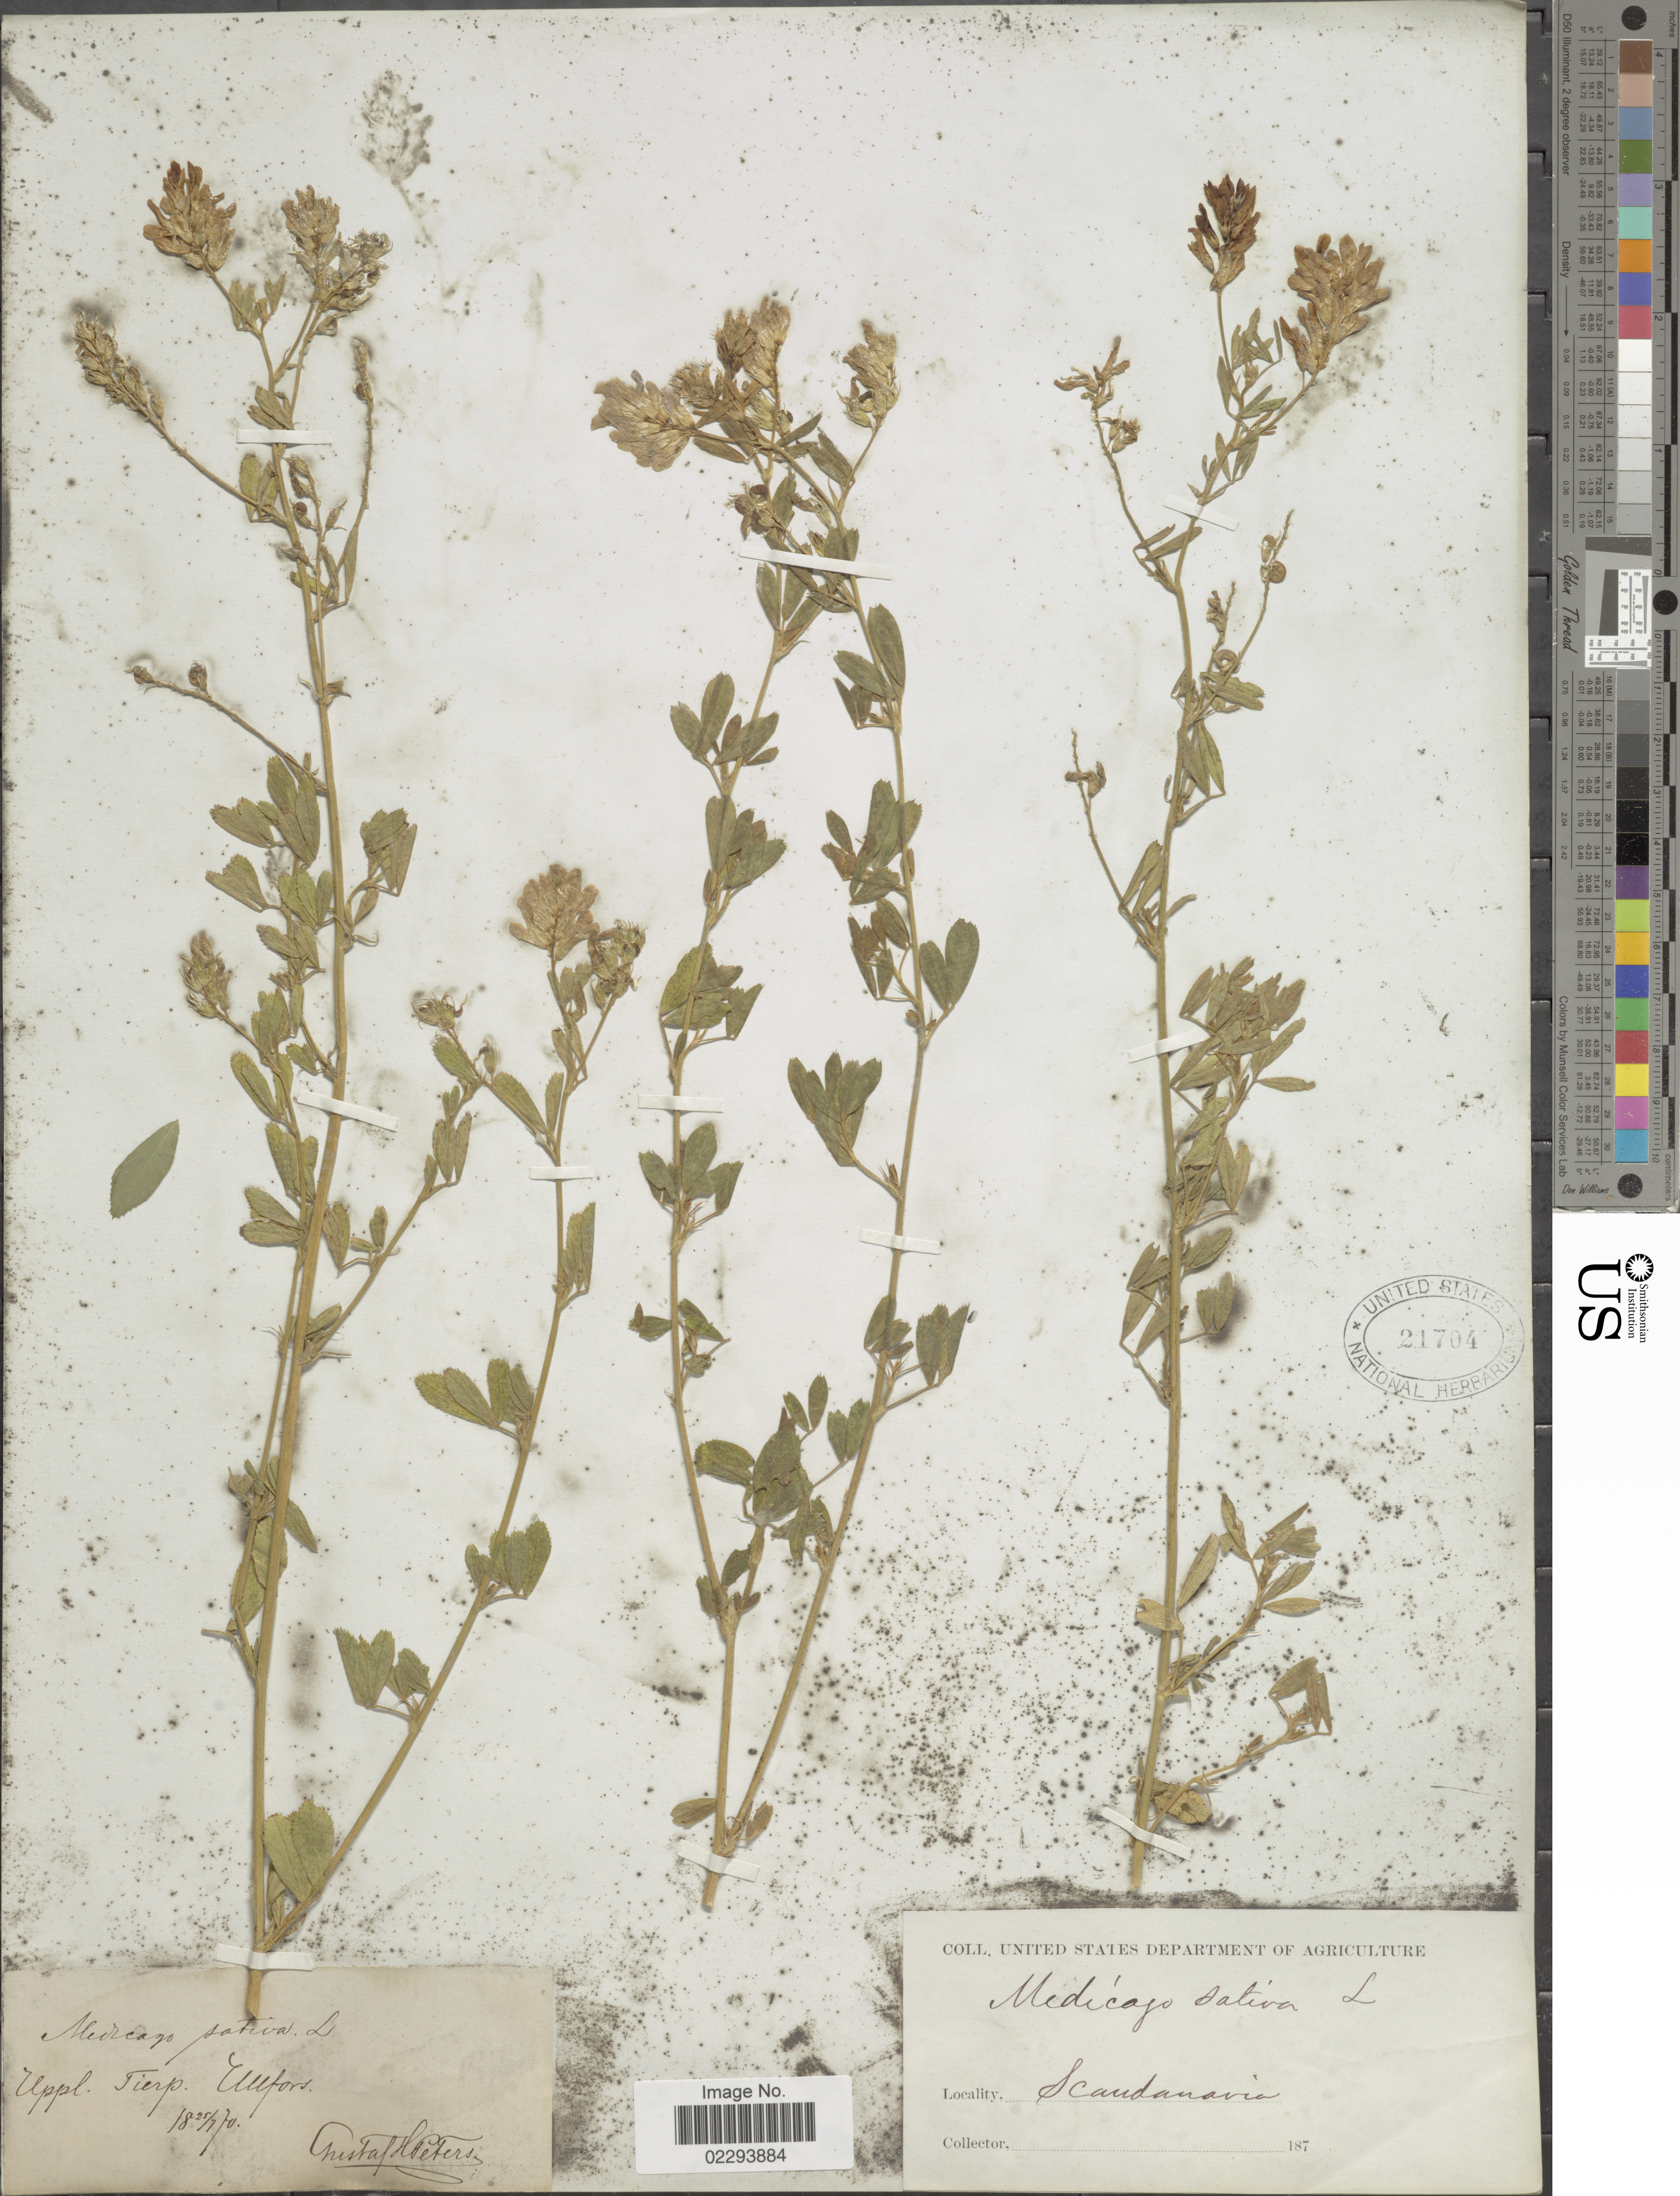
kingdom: Plantae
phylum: Tracheophyta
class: Magnoliopsida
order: Fabales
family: Fabaceae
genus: Medicago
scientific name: Medicago sativa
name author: L.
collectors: G. Peters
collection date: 1870-07-25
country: Sweden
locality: Uppl. Tierp Ullfors, Scandinavia.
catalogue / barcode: US 21704